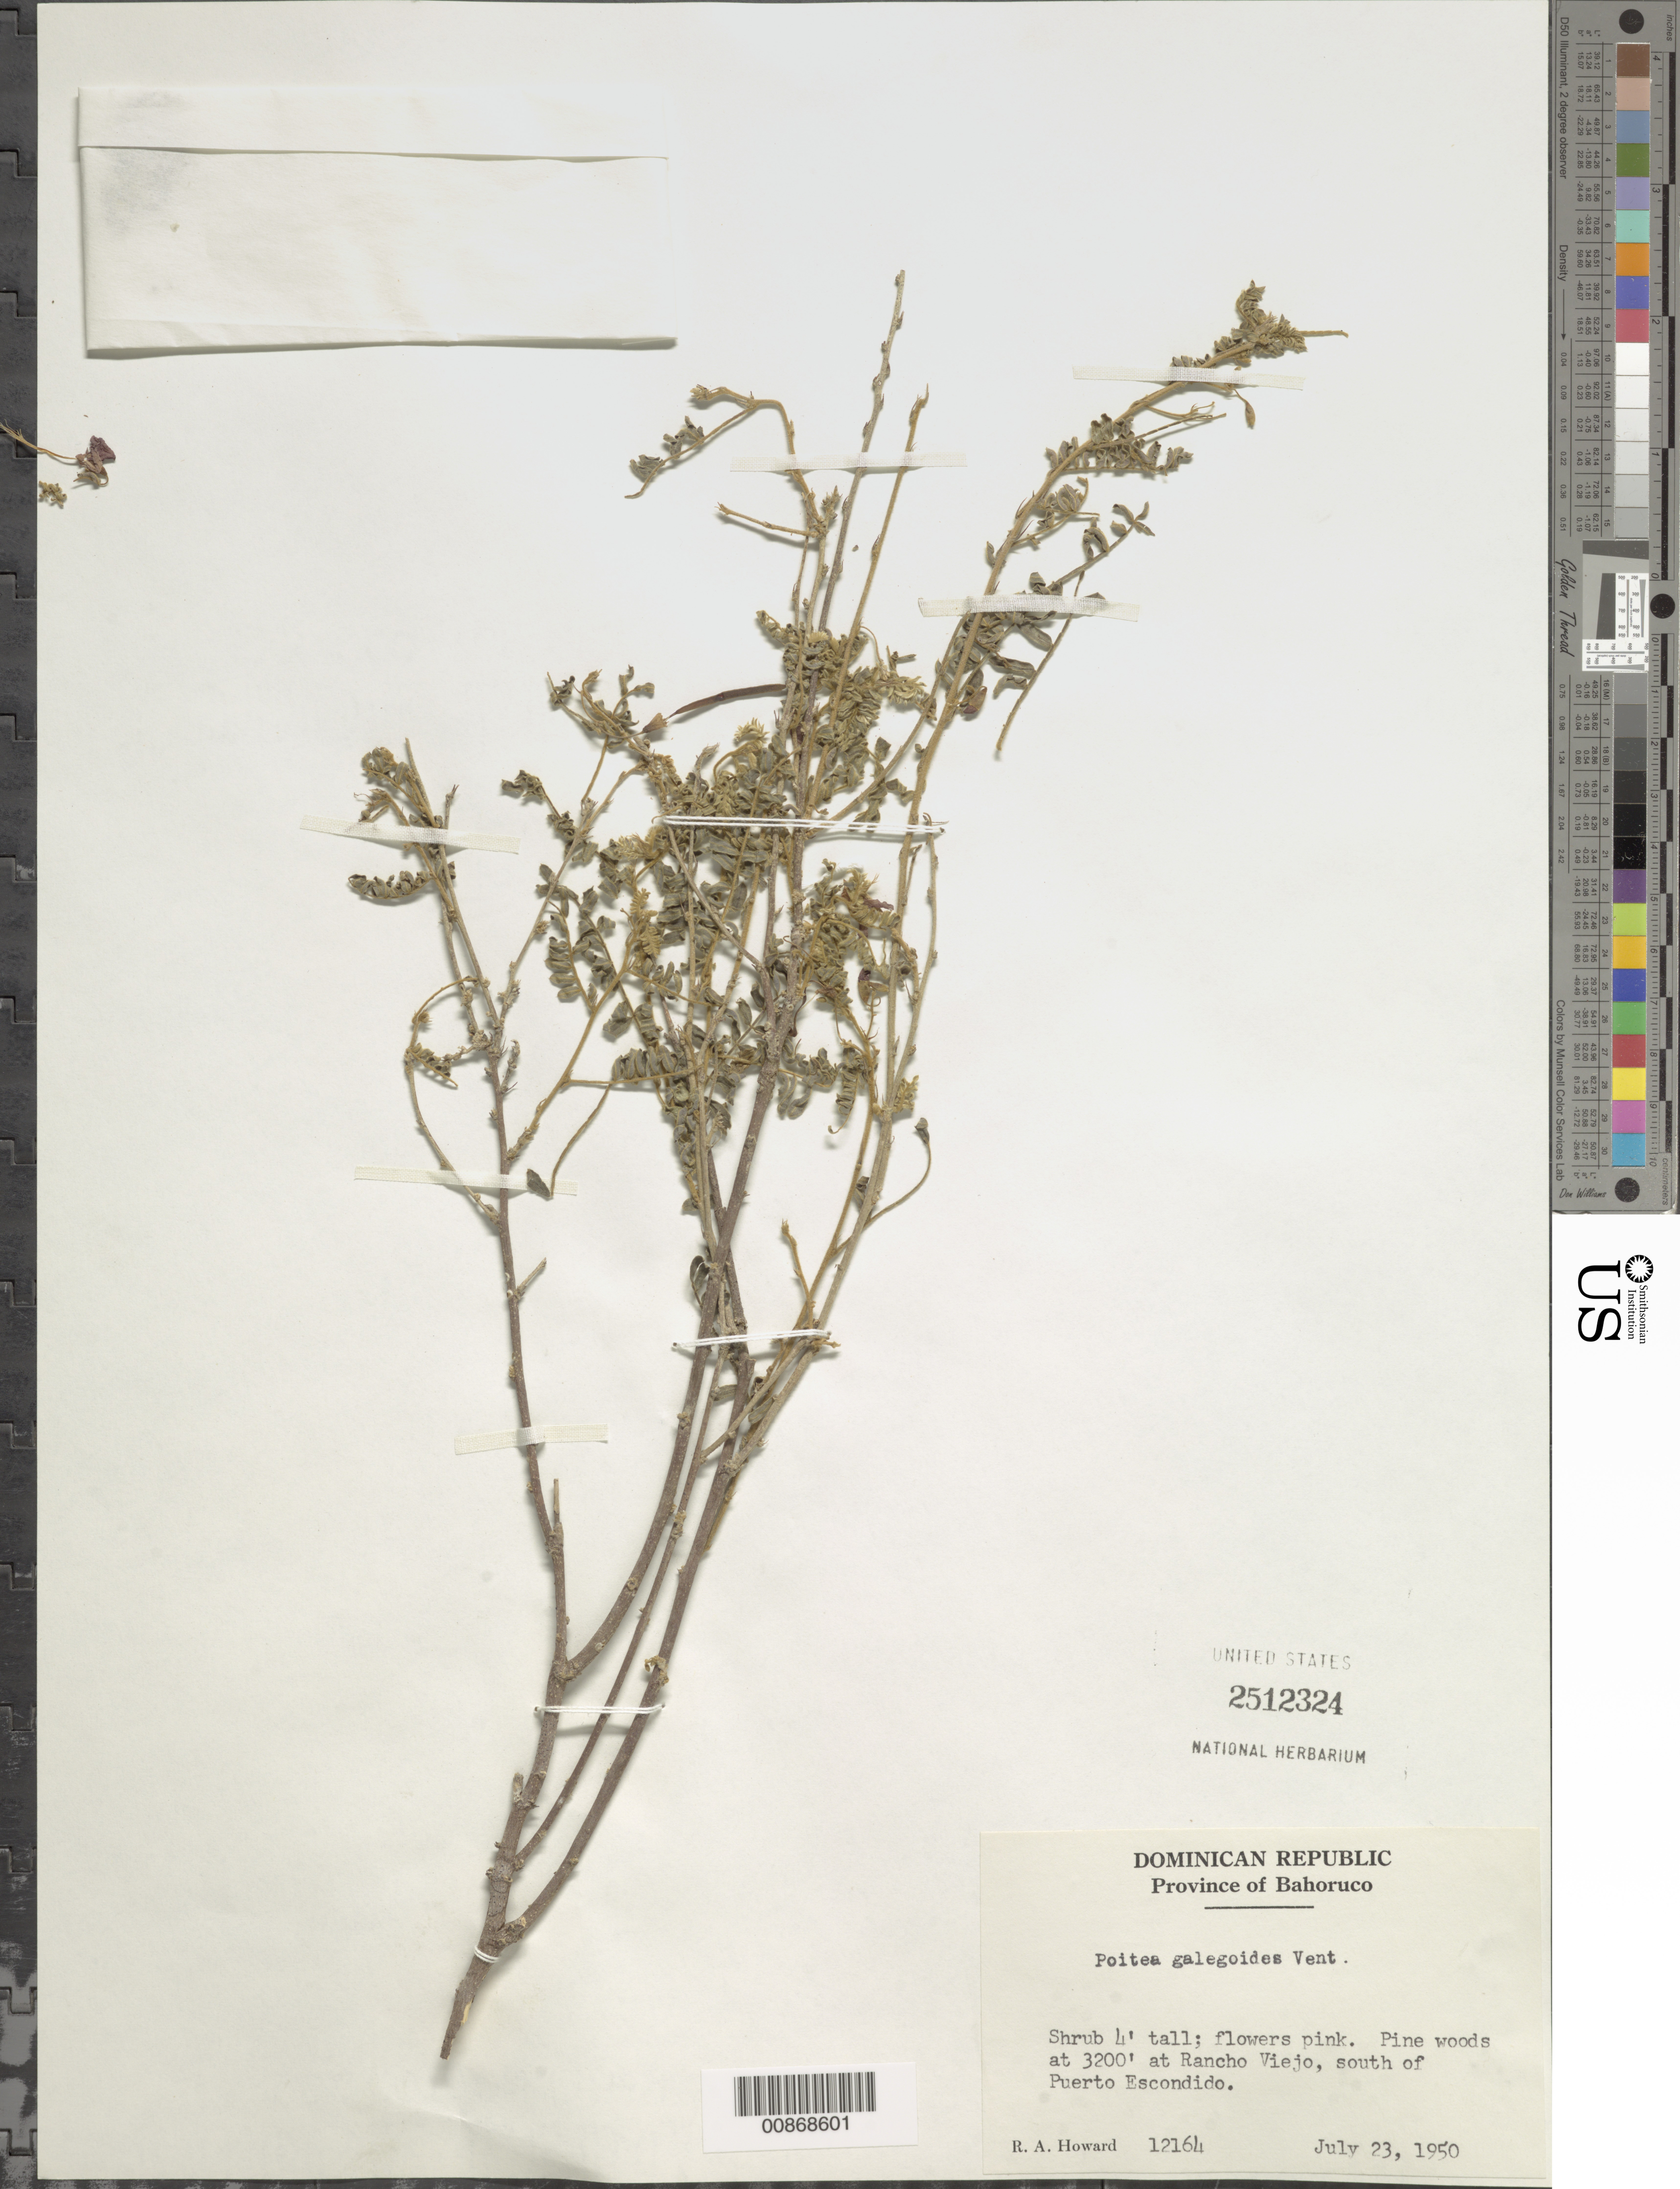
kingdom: Plantae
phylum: Tracheophyta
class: Magnoliopsida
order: Fabales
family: Fabaceae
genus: Poitea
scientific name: Poitea galegoides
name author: Vent.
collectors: R. A. Howard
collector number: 12164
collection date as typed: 23 Jul 1950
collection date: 1950-07-23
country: Dominican Republic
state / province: Baoruco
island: Hispaniola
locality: At Rancho Viejo, south of Puerto Escondido.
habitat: Pine woods.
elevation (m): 975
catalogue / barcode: US 2512324